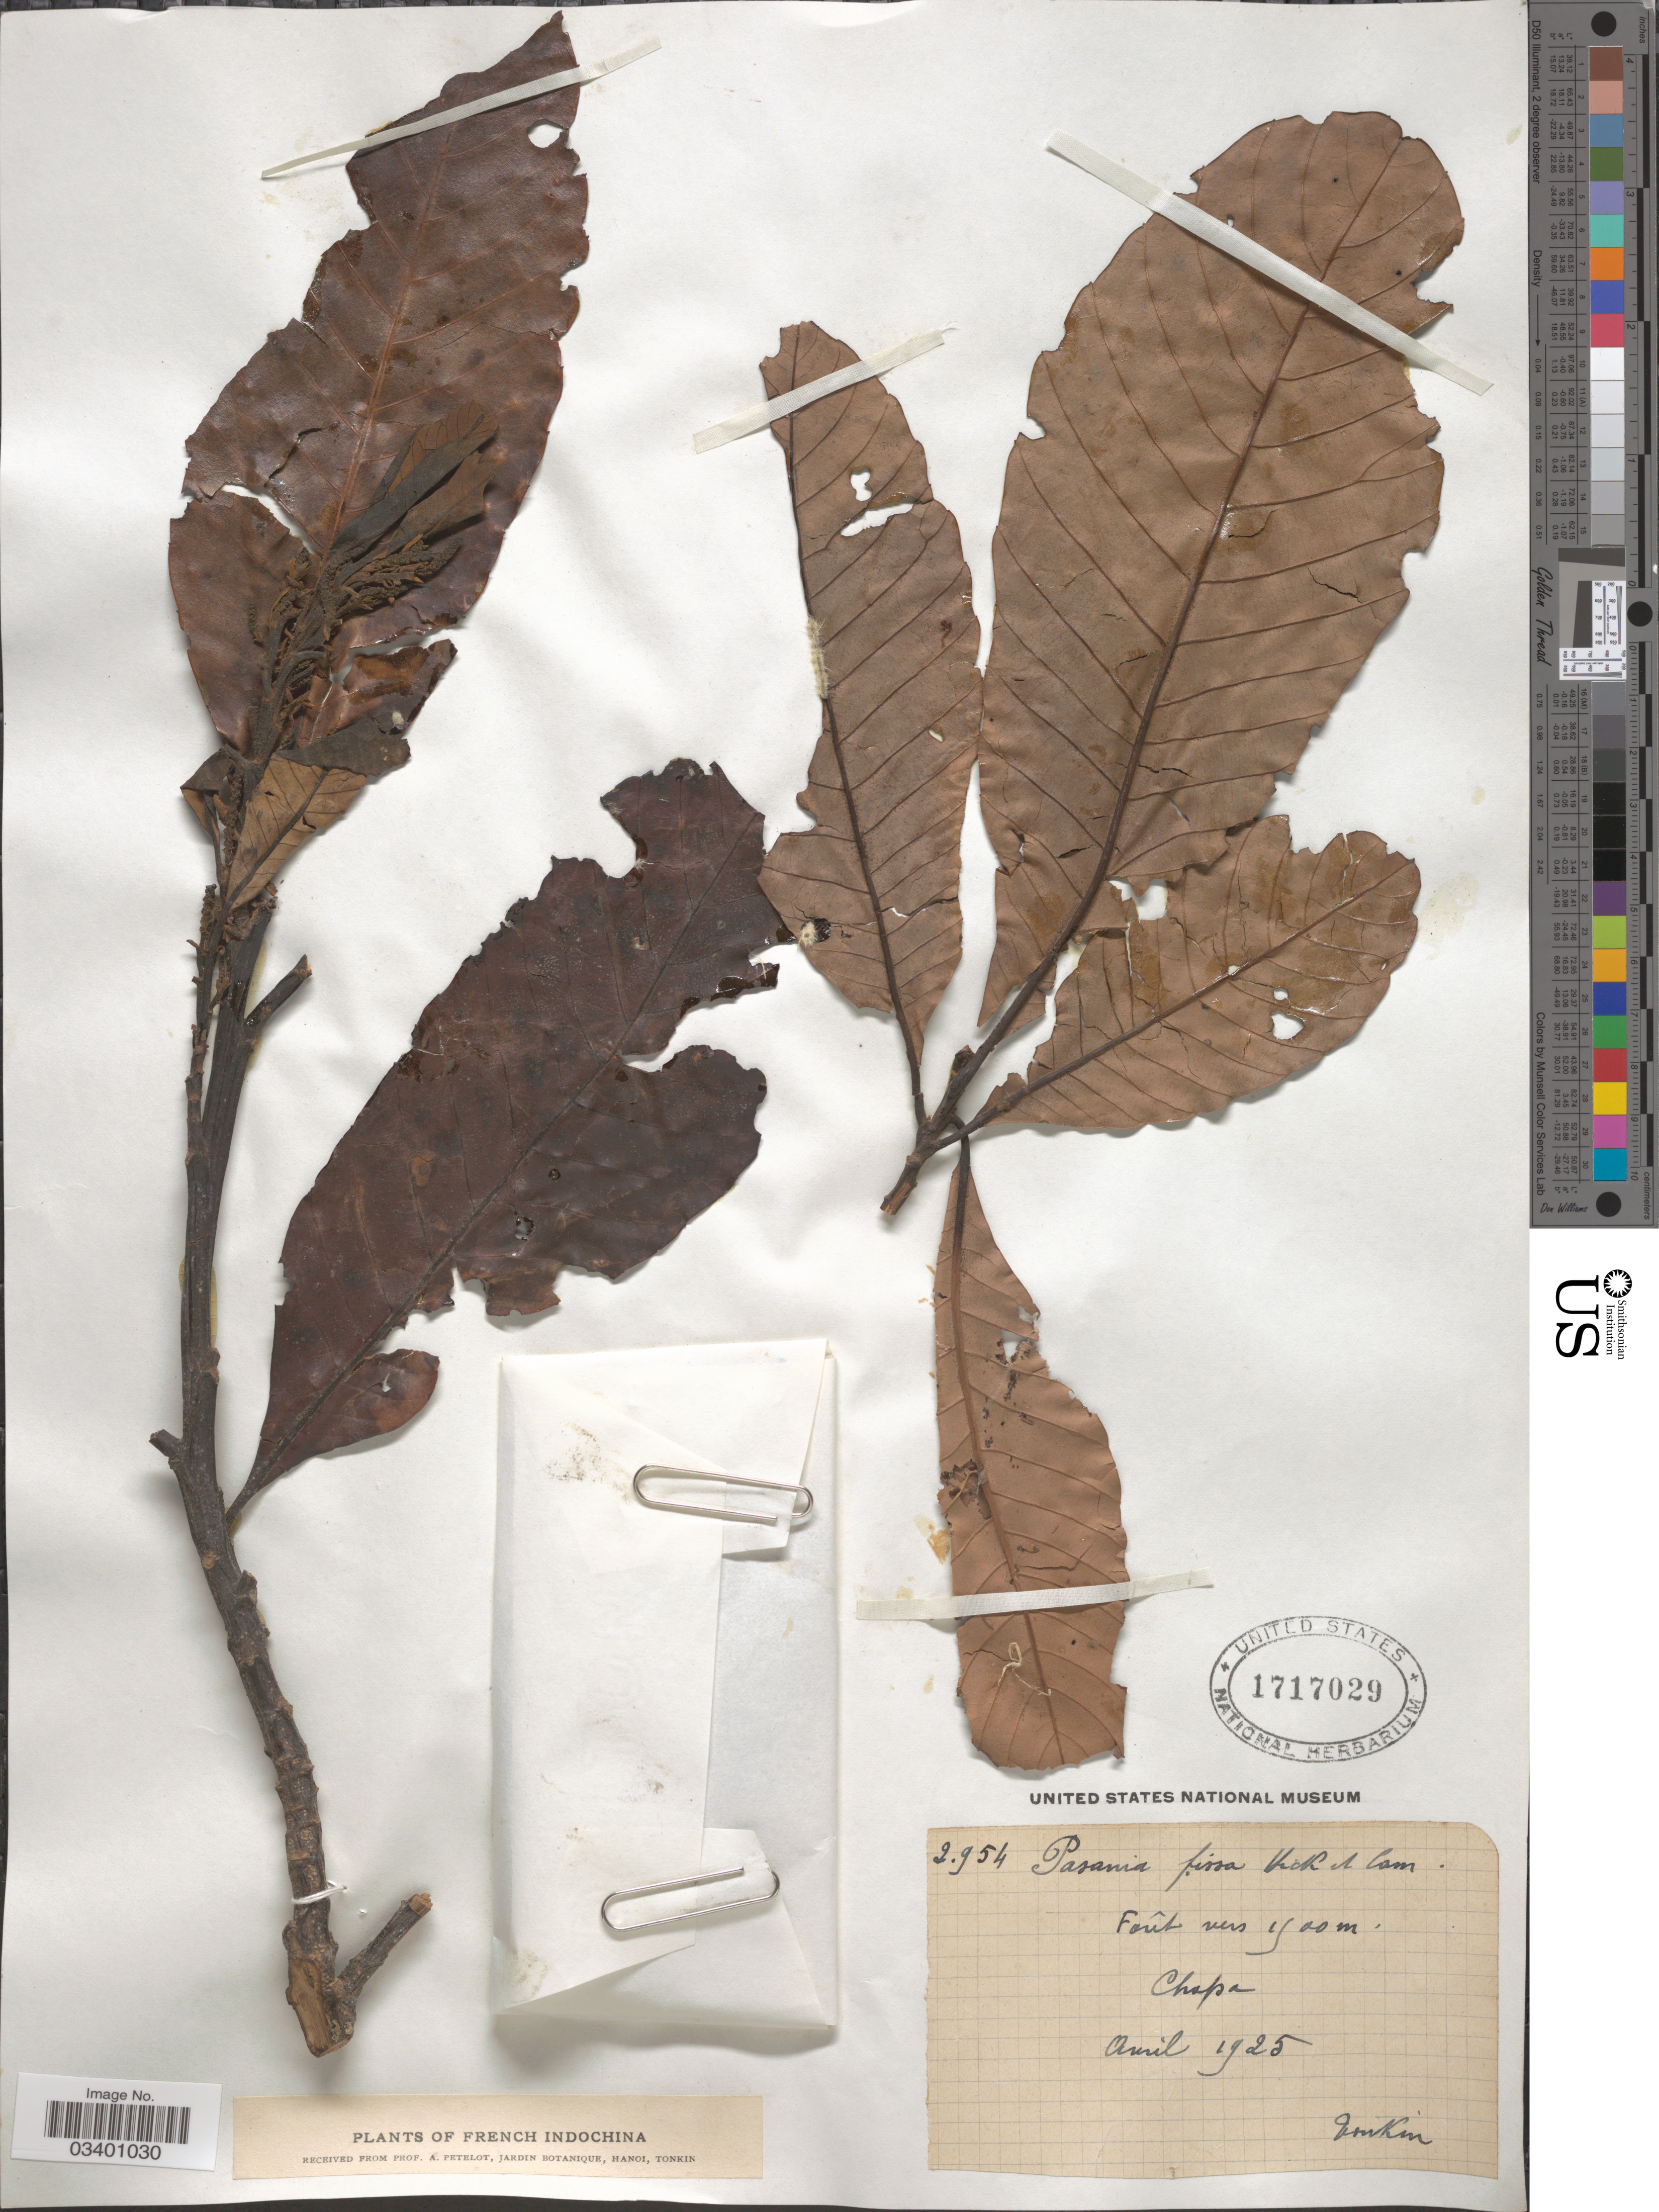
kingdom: Plantae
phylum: Tracheophyta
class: Magnoliopsida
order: Fagales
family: Fagaceae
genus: Castanopsis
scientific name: Castanopsis fissa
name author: (Champ. ex Benth.) Rehder & E.H. Wilson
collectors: P. A. Pételot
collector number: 2954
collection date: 1925-04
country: Vietnam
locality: French Indochina. Chapa.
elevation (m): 1500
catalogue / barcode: US 1717029